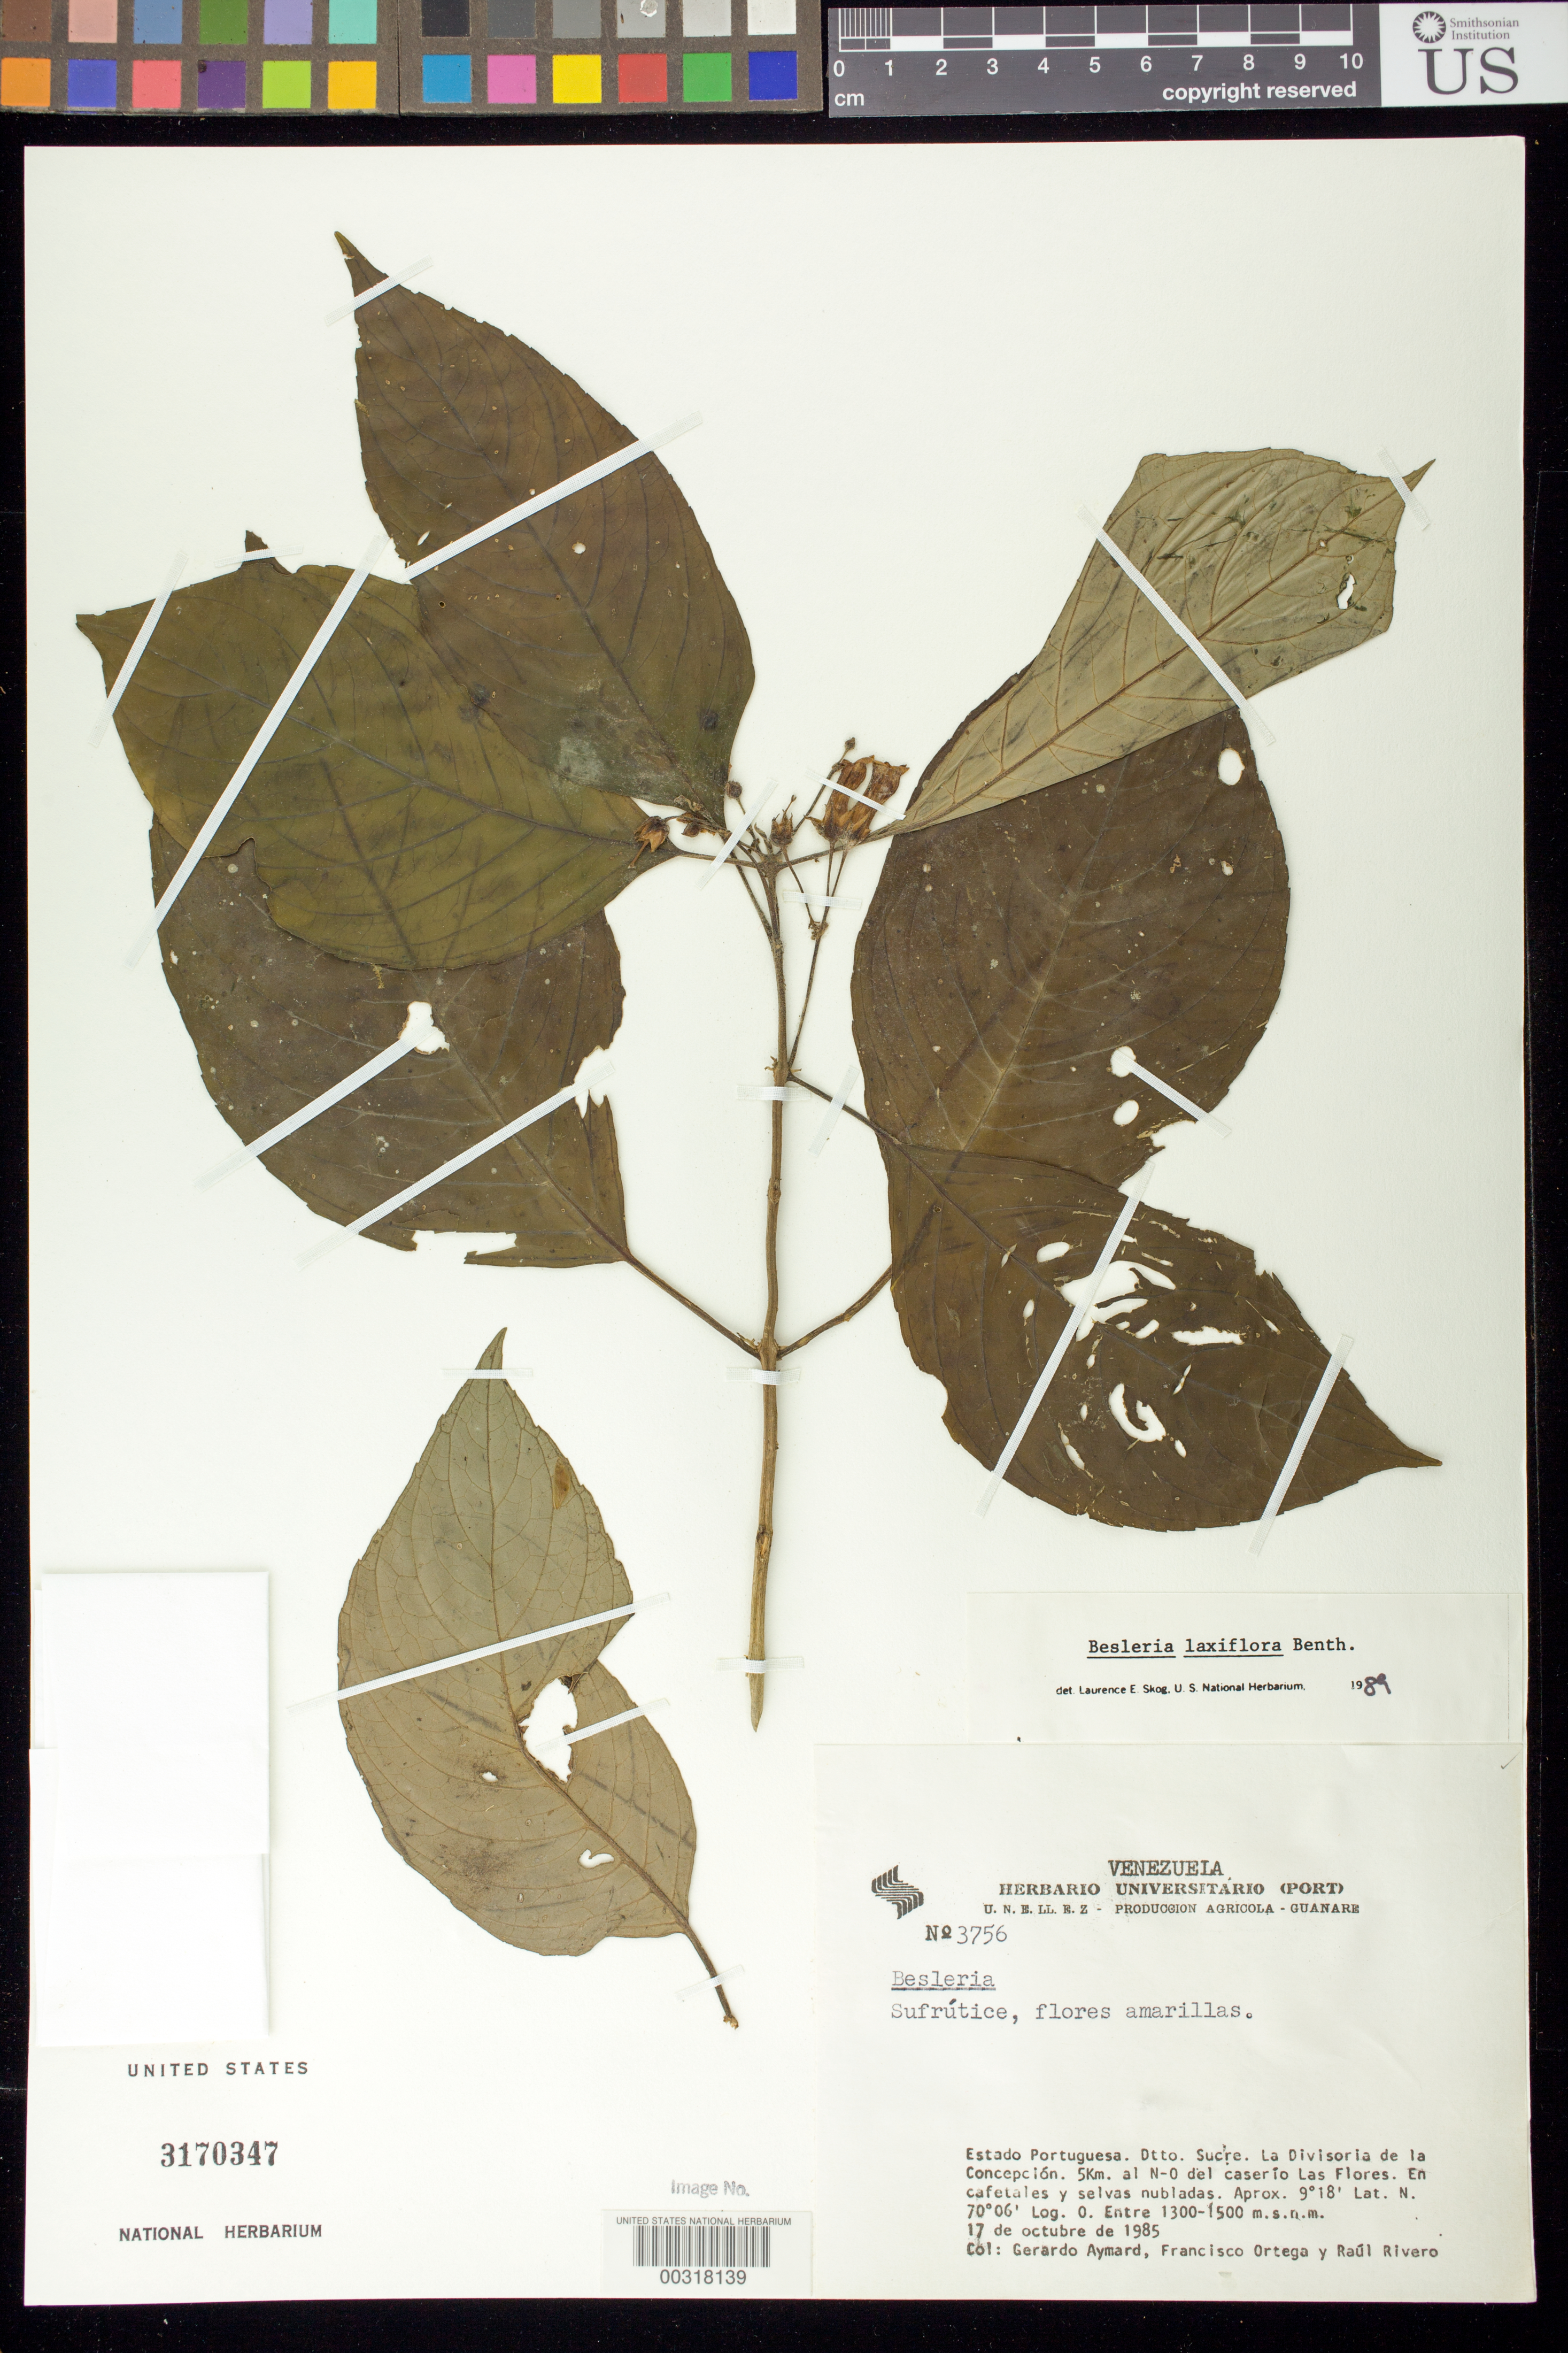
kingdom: Plantae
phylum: Tracheophyta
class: Magnoliopsida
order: Lamiales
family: Gesneriaceae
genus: Besleria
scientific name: Besleria laxiflora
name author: Benth.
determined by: Skog, Laurence E.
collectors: G. A. Aymard, F. J. Ortega & R. Rivera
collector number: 3756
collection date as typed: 17 Oct 1985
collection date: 1985-10-17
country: Venezuela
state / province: Portuguesa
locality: Dist. Sucre, La Divisoria de la Concepcion, 5 km NW of Caserio las Flores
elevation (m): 1300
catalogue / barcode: US 3170347